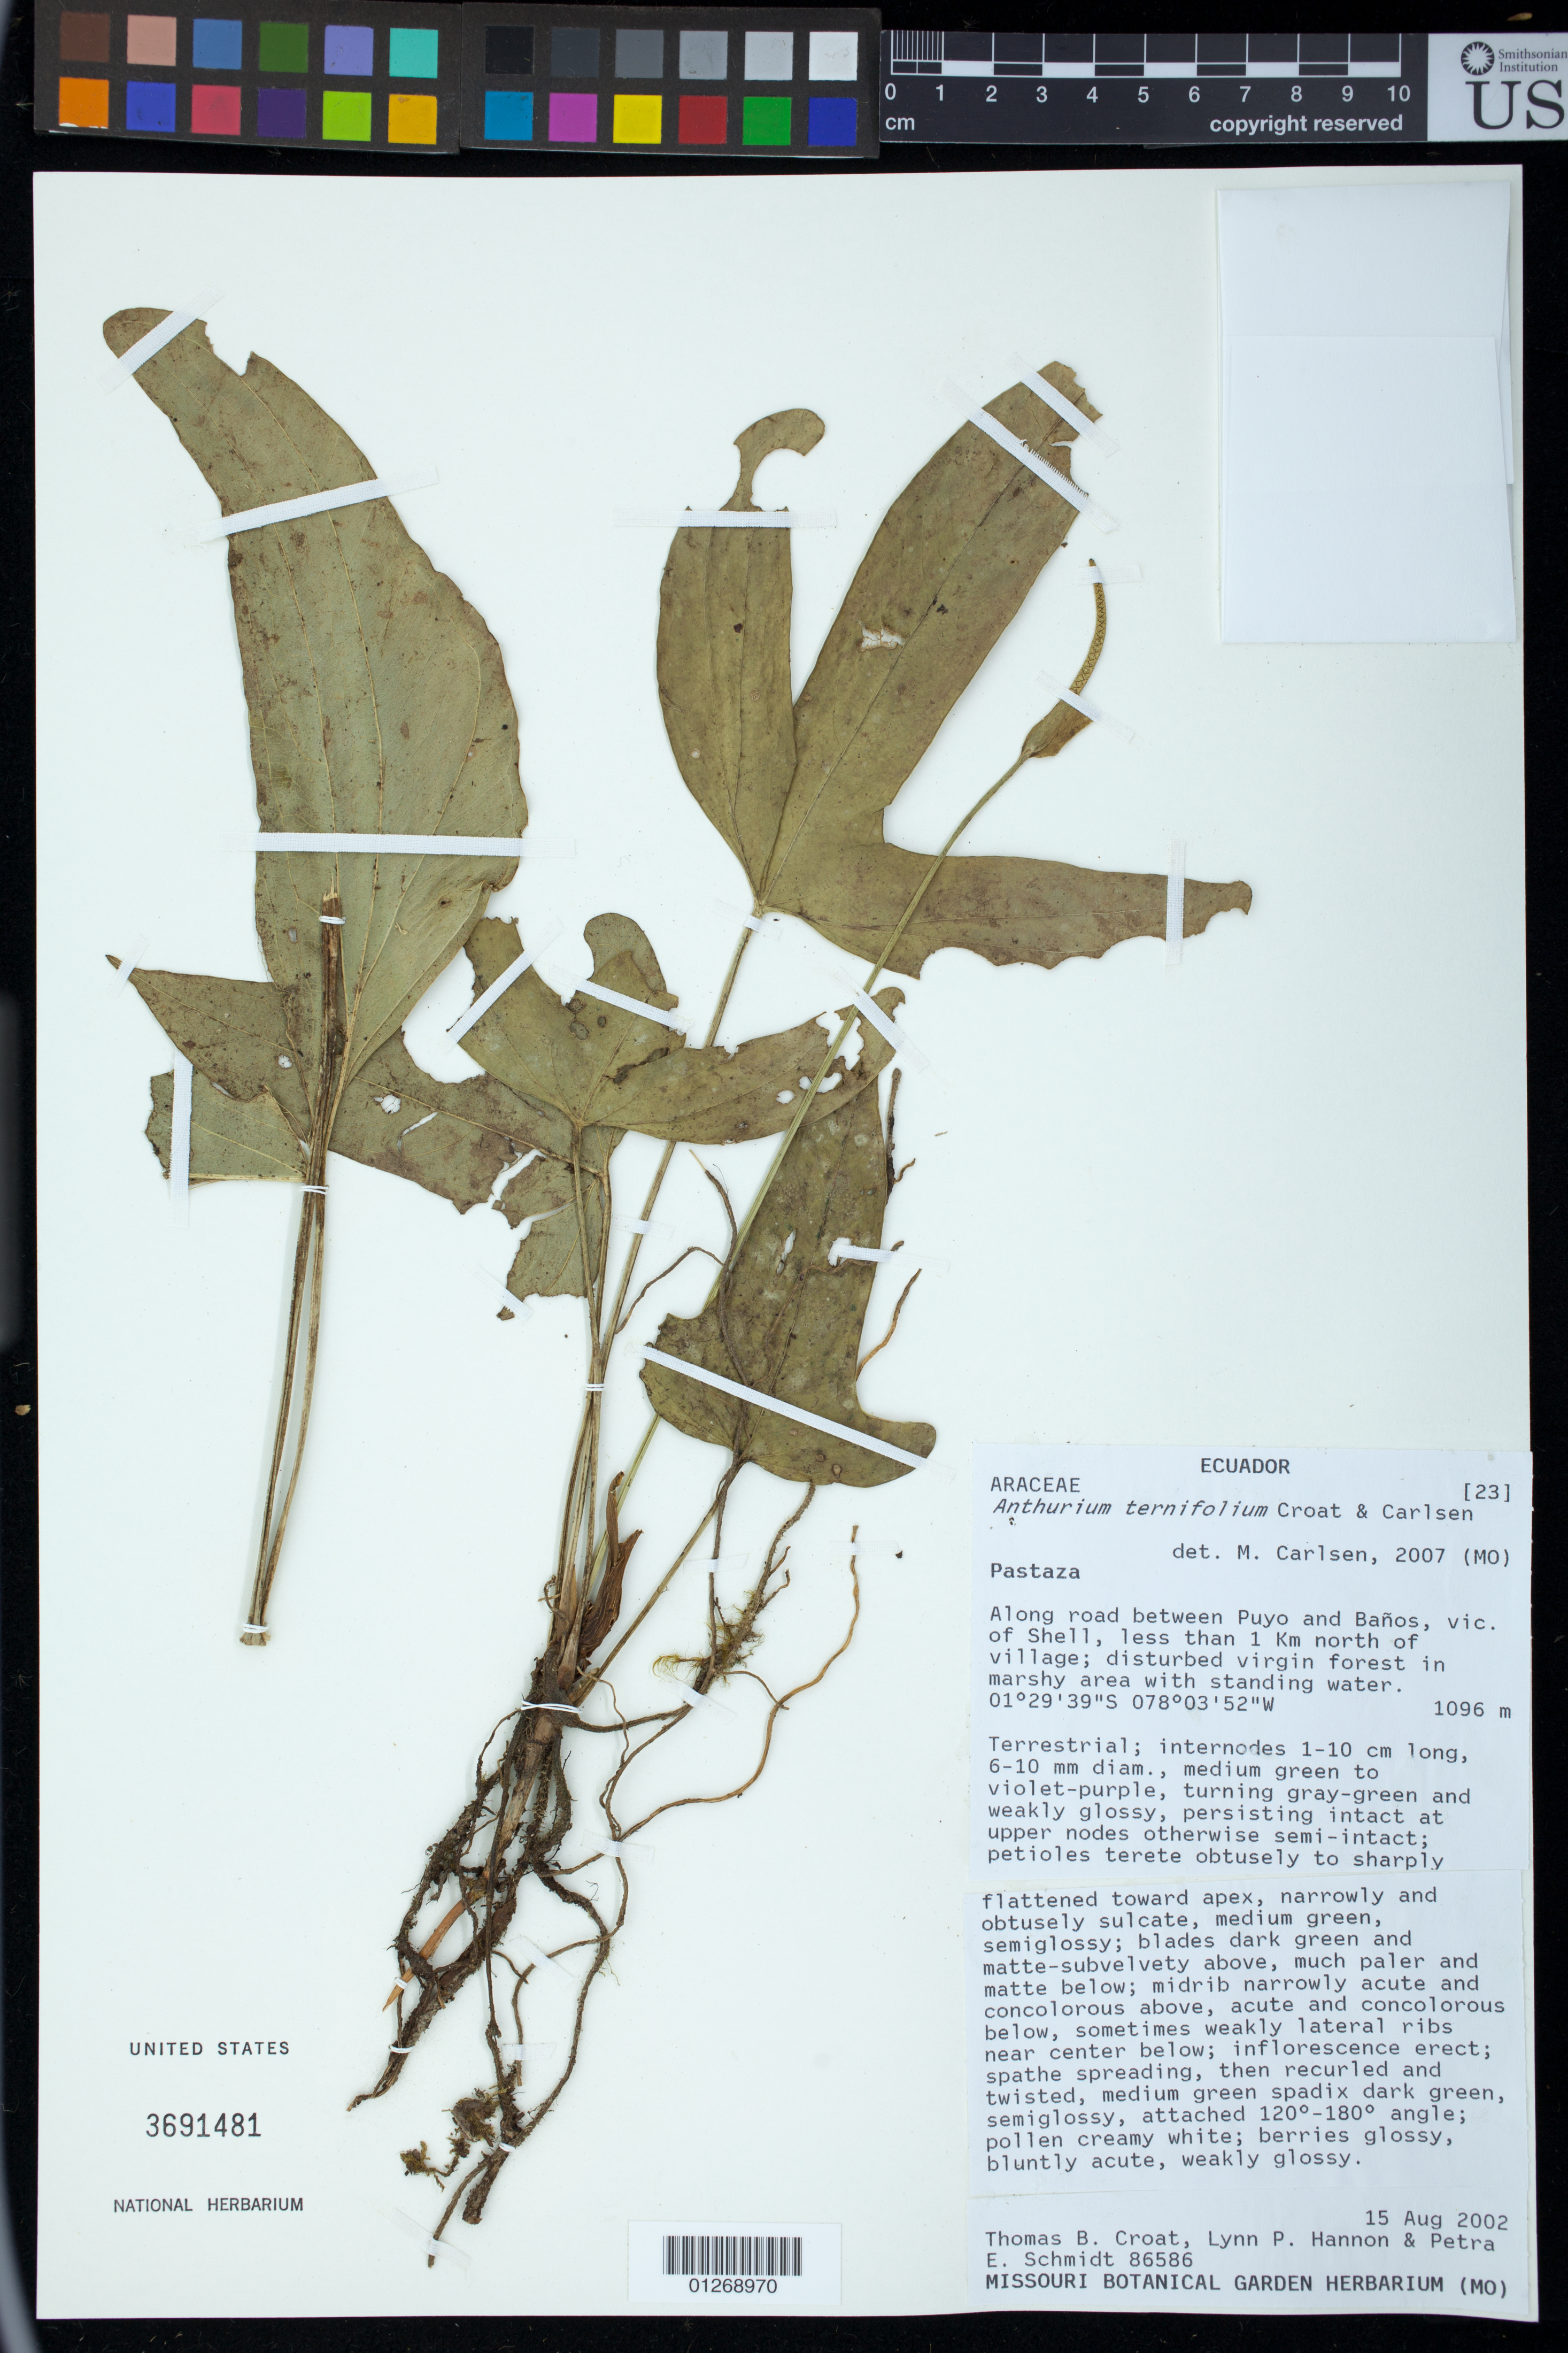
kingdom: Plantae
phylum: Tracheophyta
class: Liliopsida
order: Alismatales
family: Araceae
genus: Anthurium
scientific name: Anthurium ternifolium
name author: Croat & Carlsen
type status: Isotype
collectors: T. B. Croat, L. Hannon & P. Schmidt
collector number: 86586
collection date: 2002-08-15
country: Ecuador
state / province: Pastaza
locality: Pastaza. Along road between Puyo and Baños, vic. of Shell, less than 1 km north of village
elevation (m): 1096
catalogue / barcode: US 3691481